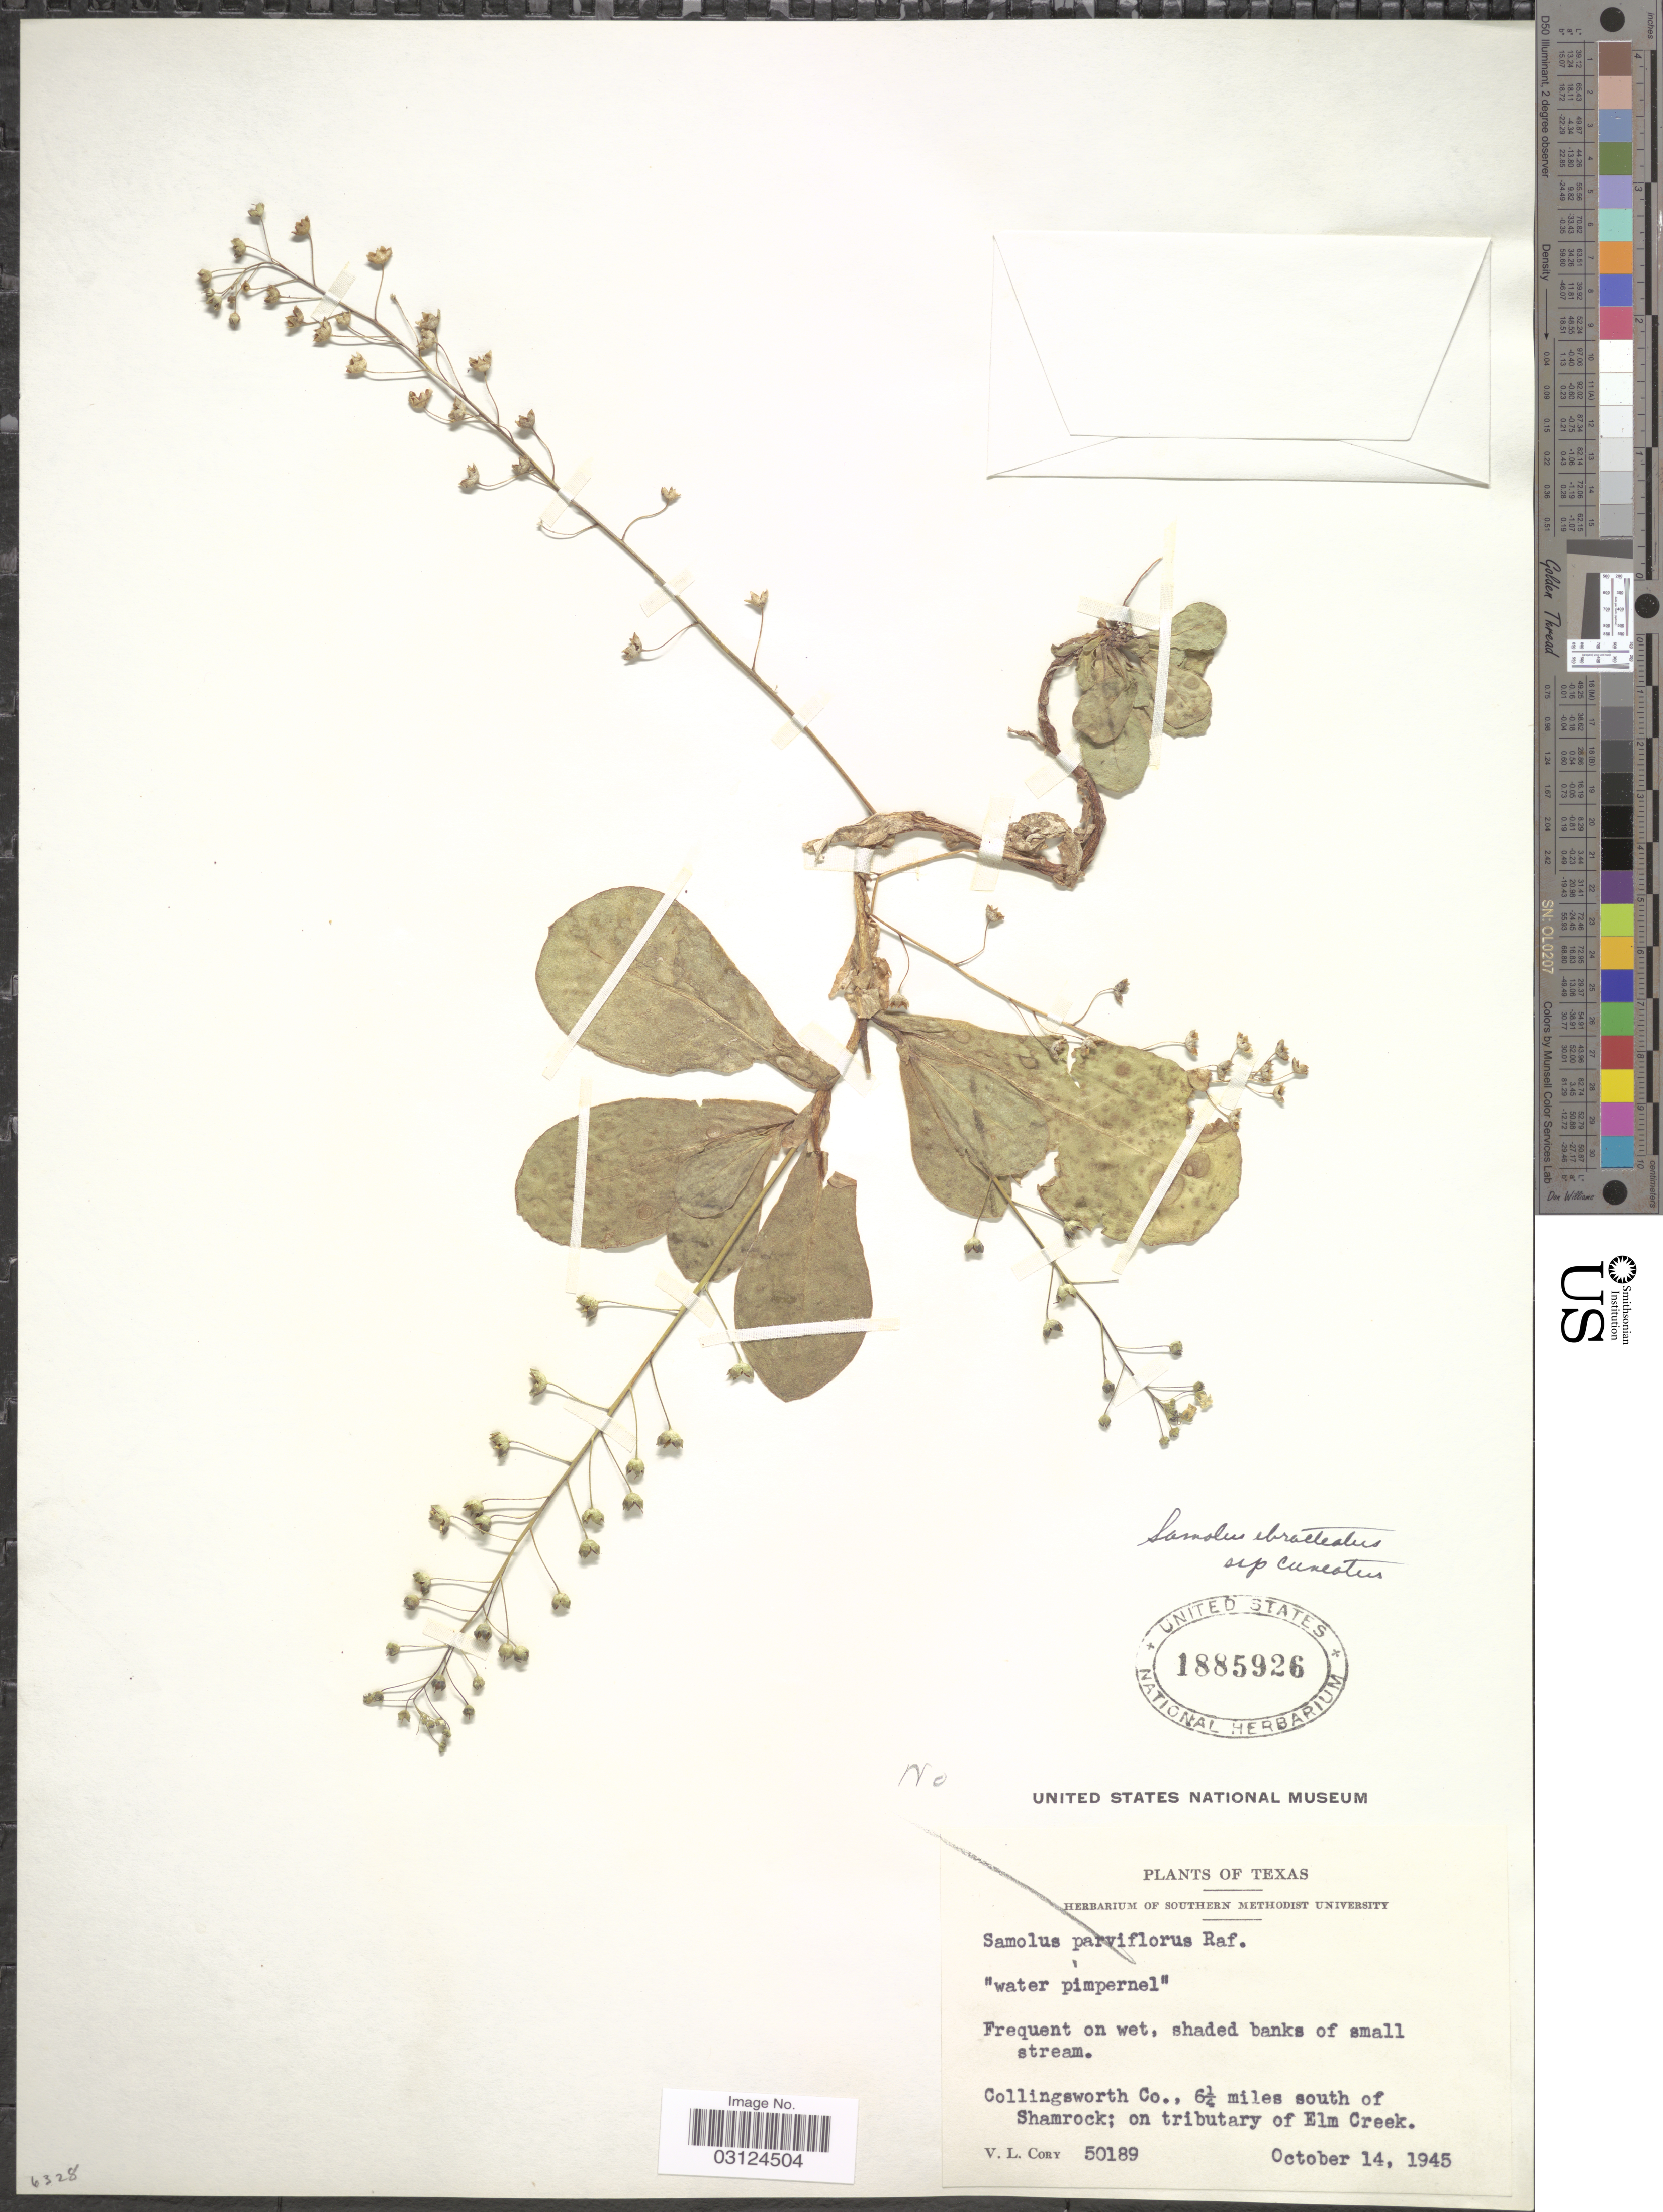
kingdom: Plantae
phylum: Tracheophyta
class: Magnoliopsida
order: Ericales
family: Primulaceae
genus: Samolus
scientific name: Samolus ebracteatus subsp. cuneatus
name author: (Small) R. Knuth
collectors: V. Cory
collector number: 50189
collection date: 1945-10-14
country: United States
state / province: Texas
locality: Collingsworth Co., 6¼ miles south of Shamrock; on tributary of Elm Creek.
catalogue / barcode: US 1885926